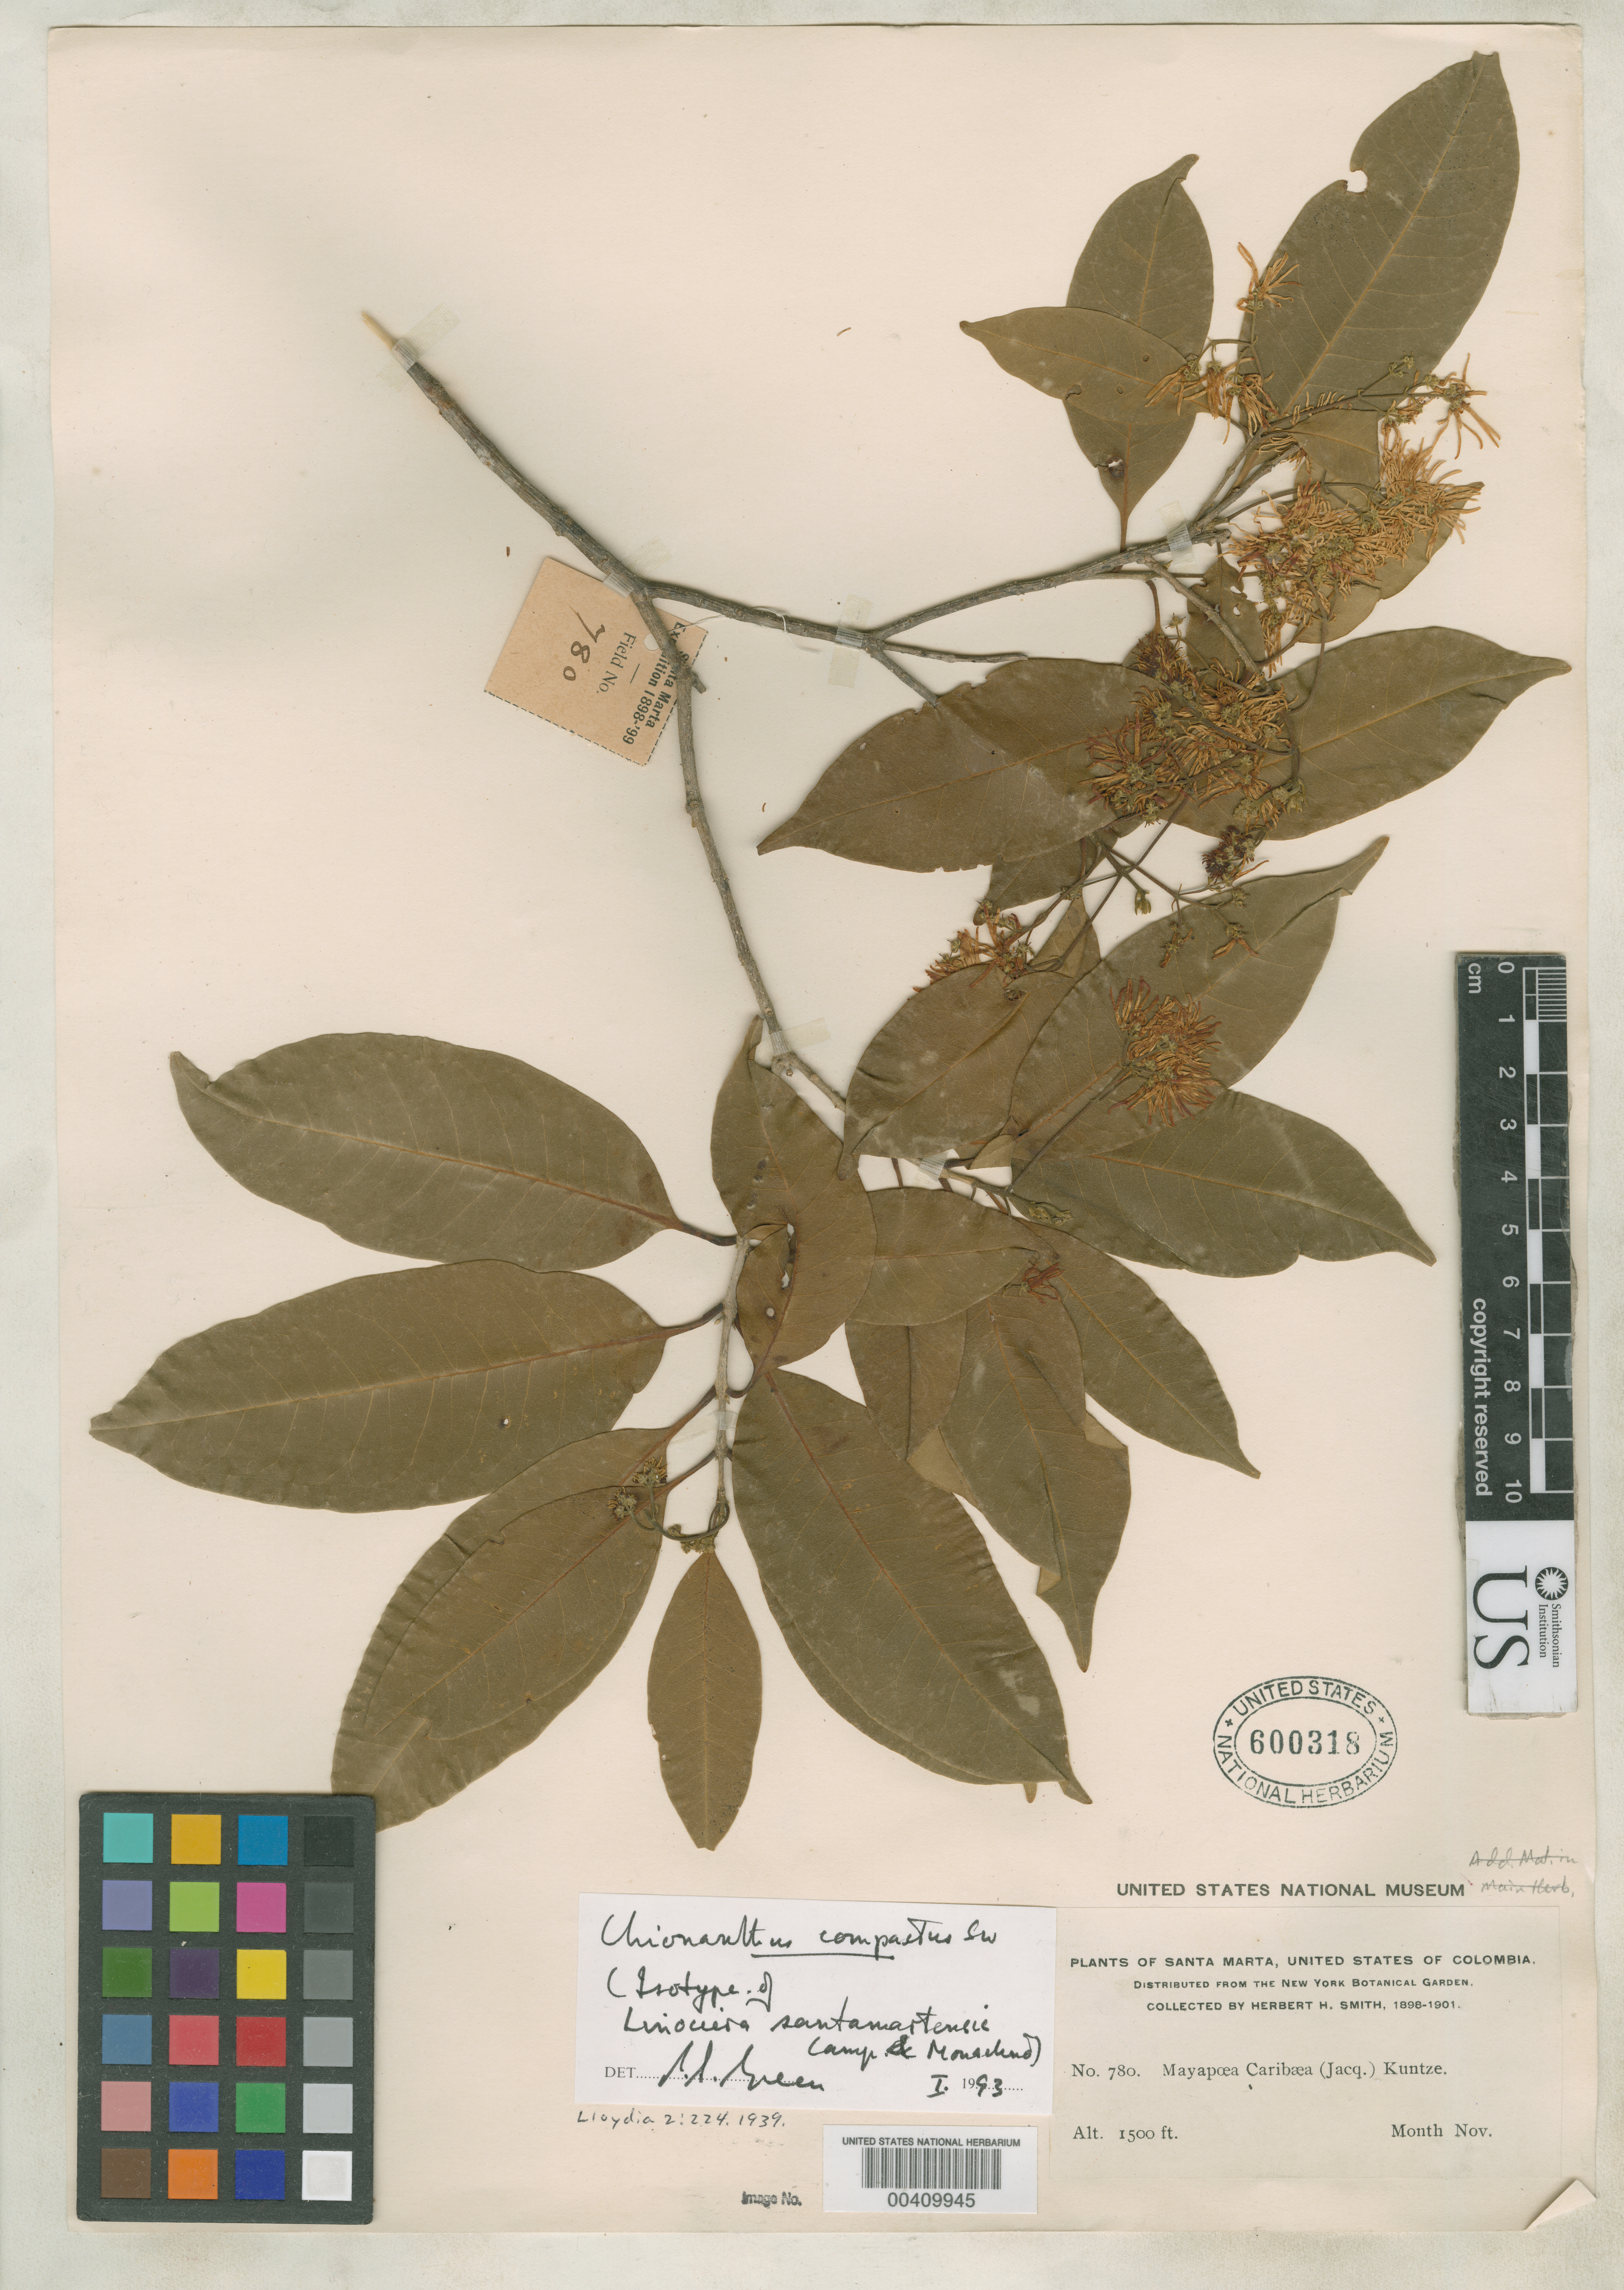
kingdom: Plantae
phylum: Tracheophyta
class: Magnoliopsida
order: Lamiales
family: Oleaceae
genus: Linociera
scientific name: Linociera santamartensis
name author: Camp & Monach.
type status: Isotype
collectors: Herbert H. Smith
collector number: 780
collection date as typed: Nov 1898 or -- Nov 1899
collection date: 1898-11 or 1899-11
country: Colombia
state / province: Magdalena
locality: Santa Marta.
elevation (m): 457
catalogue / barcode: US 600318